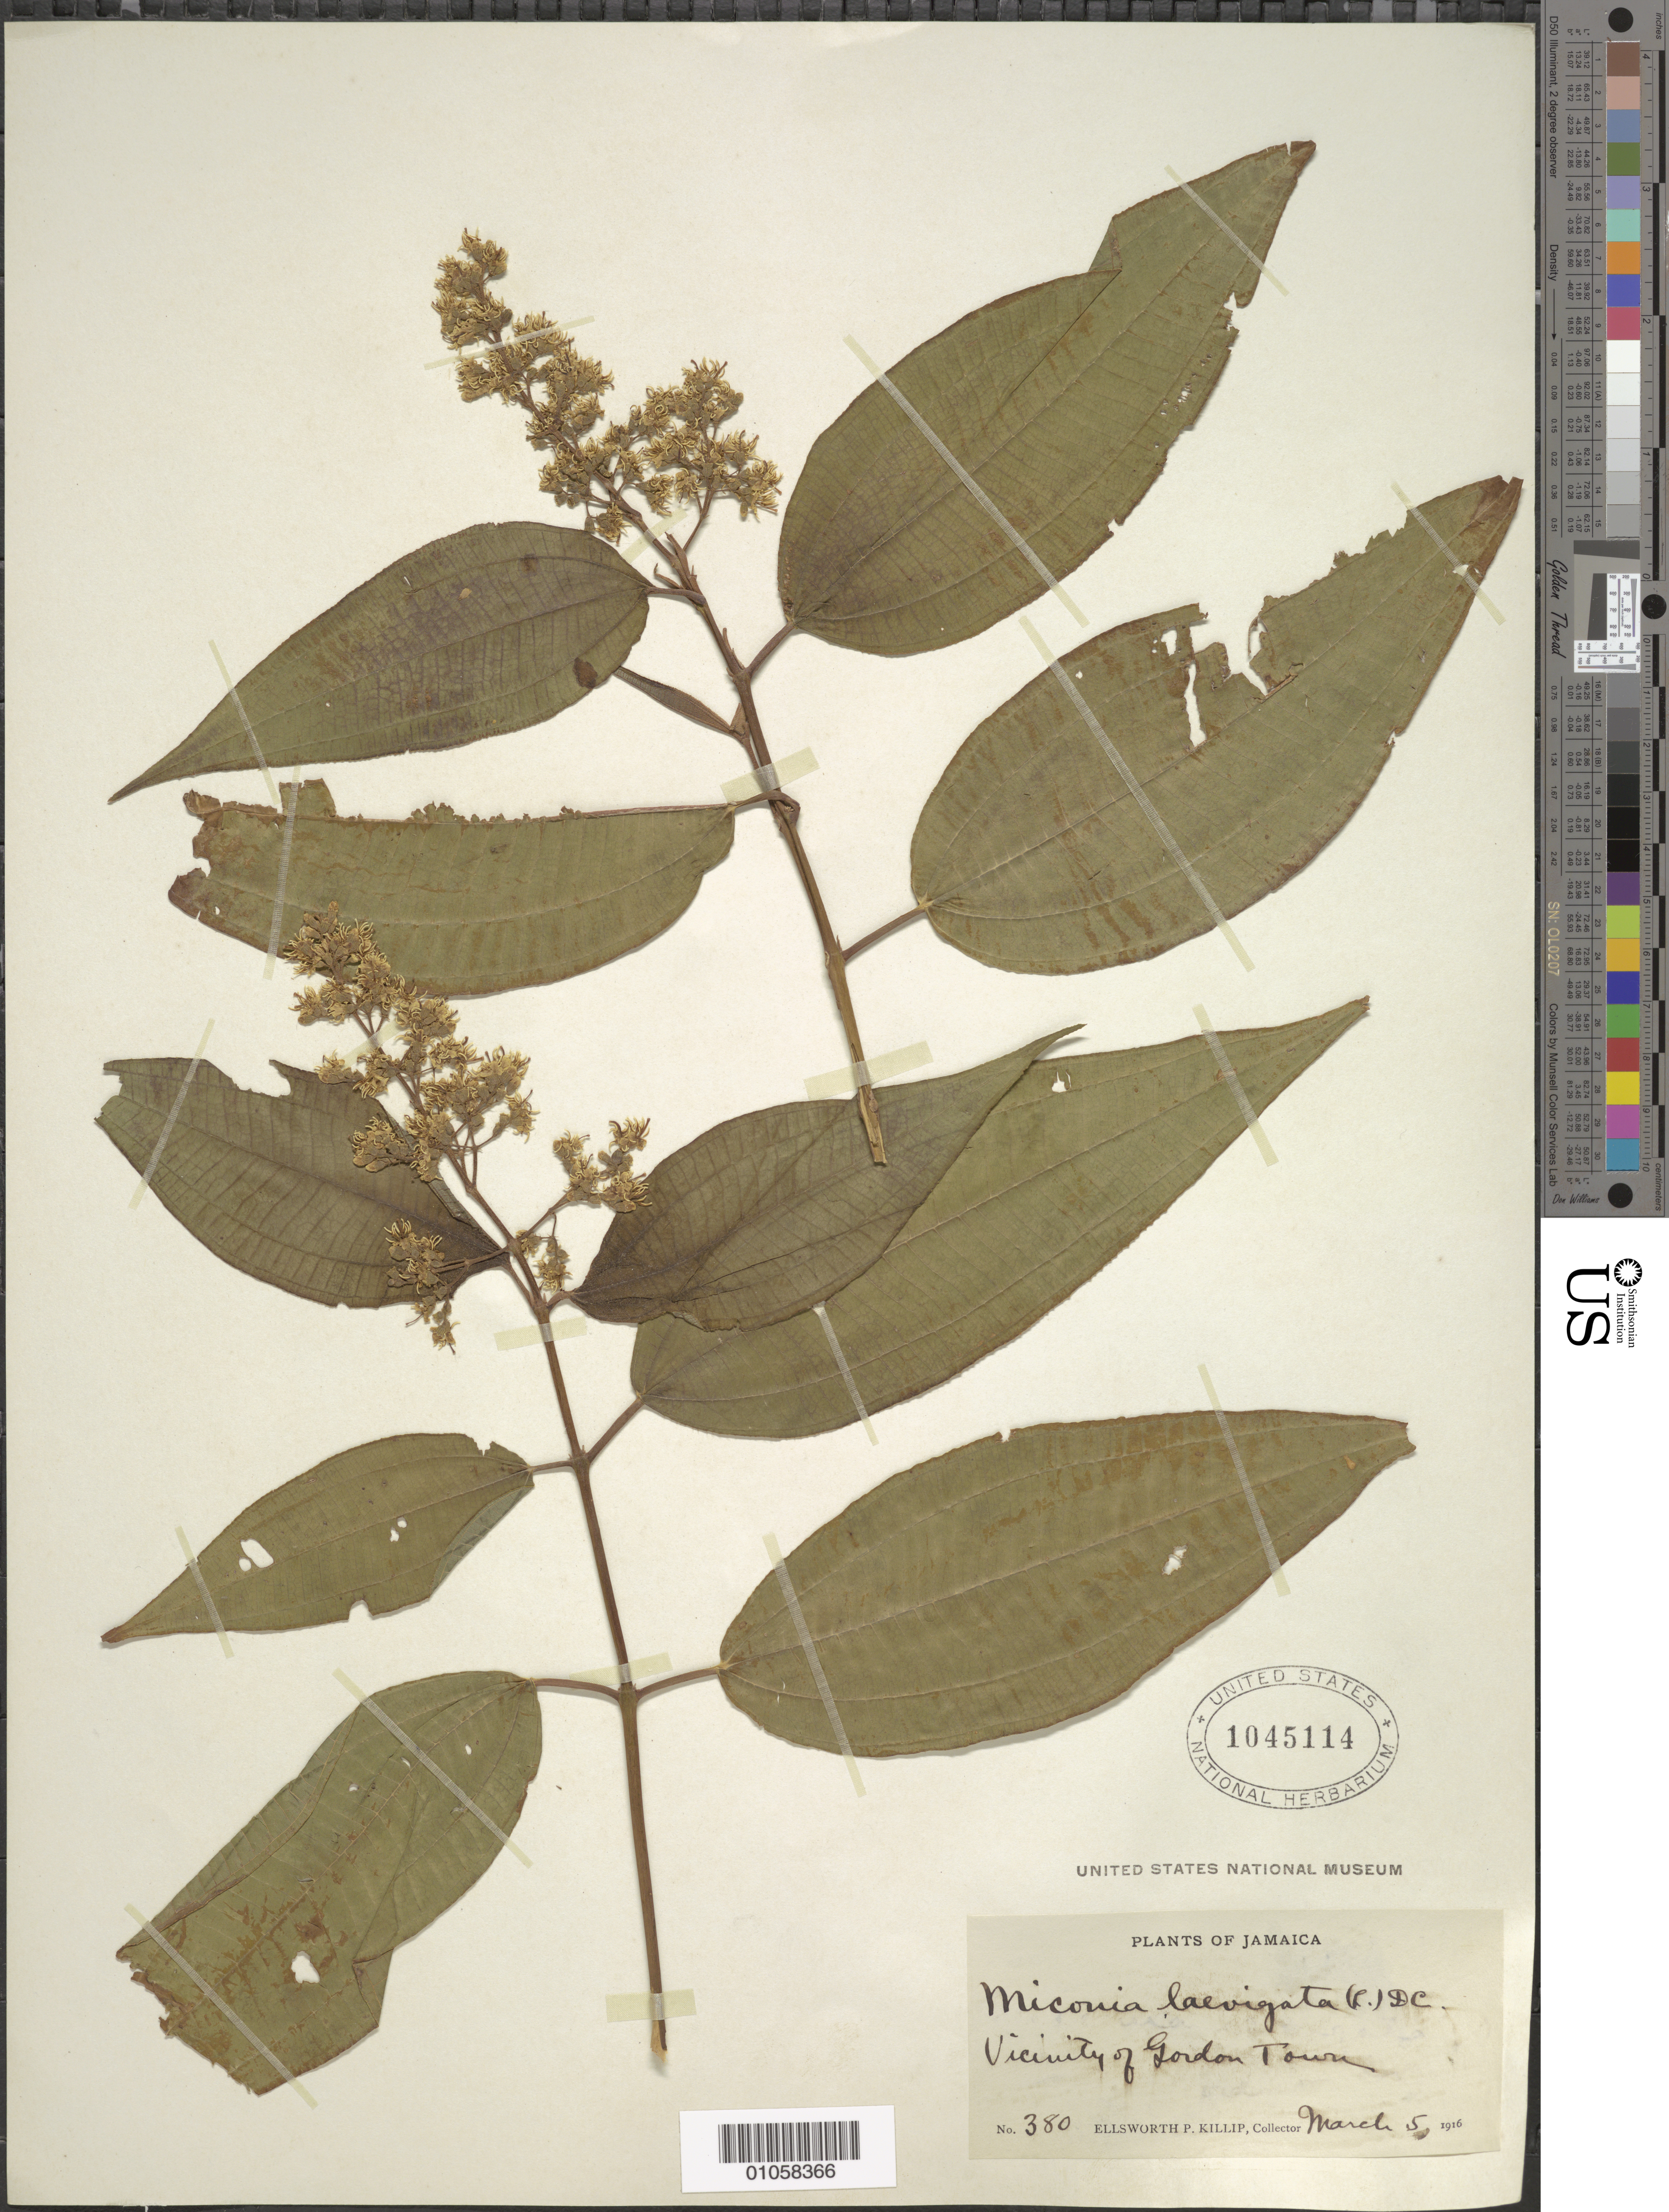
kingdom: Plantae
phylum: Tracheophyta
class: Magnoliopsida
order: Myrtales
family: Melastomataceae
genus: Miconia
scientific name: Miconia laevigata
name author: (L.) D. Don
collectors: E. P. Killip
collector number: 380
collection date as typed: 05 Mar 1916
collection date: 1916-03-05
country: Jamaica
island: Jamaica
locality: Gordon Town vicinity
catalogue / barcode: US 1045114